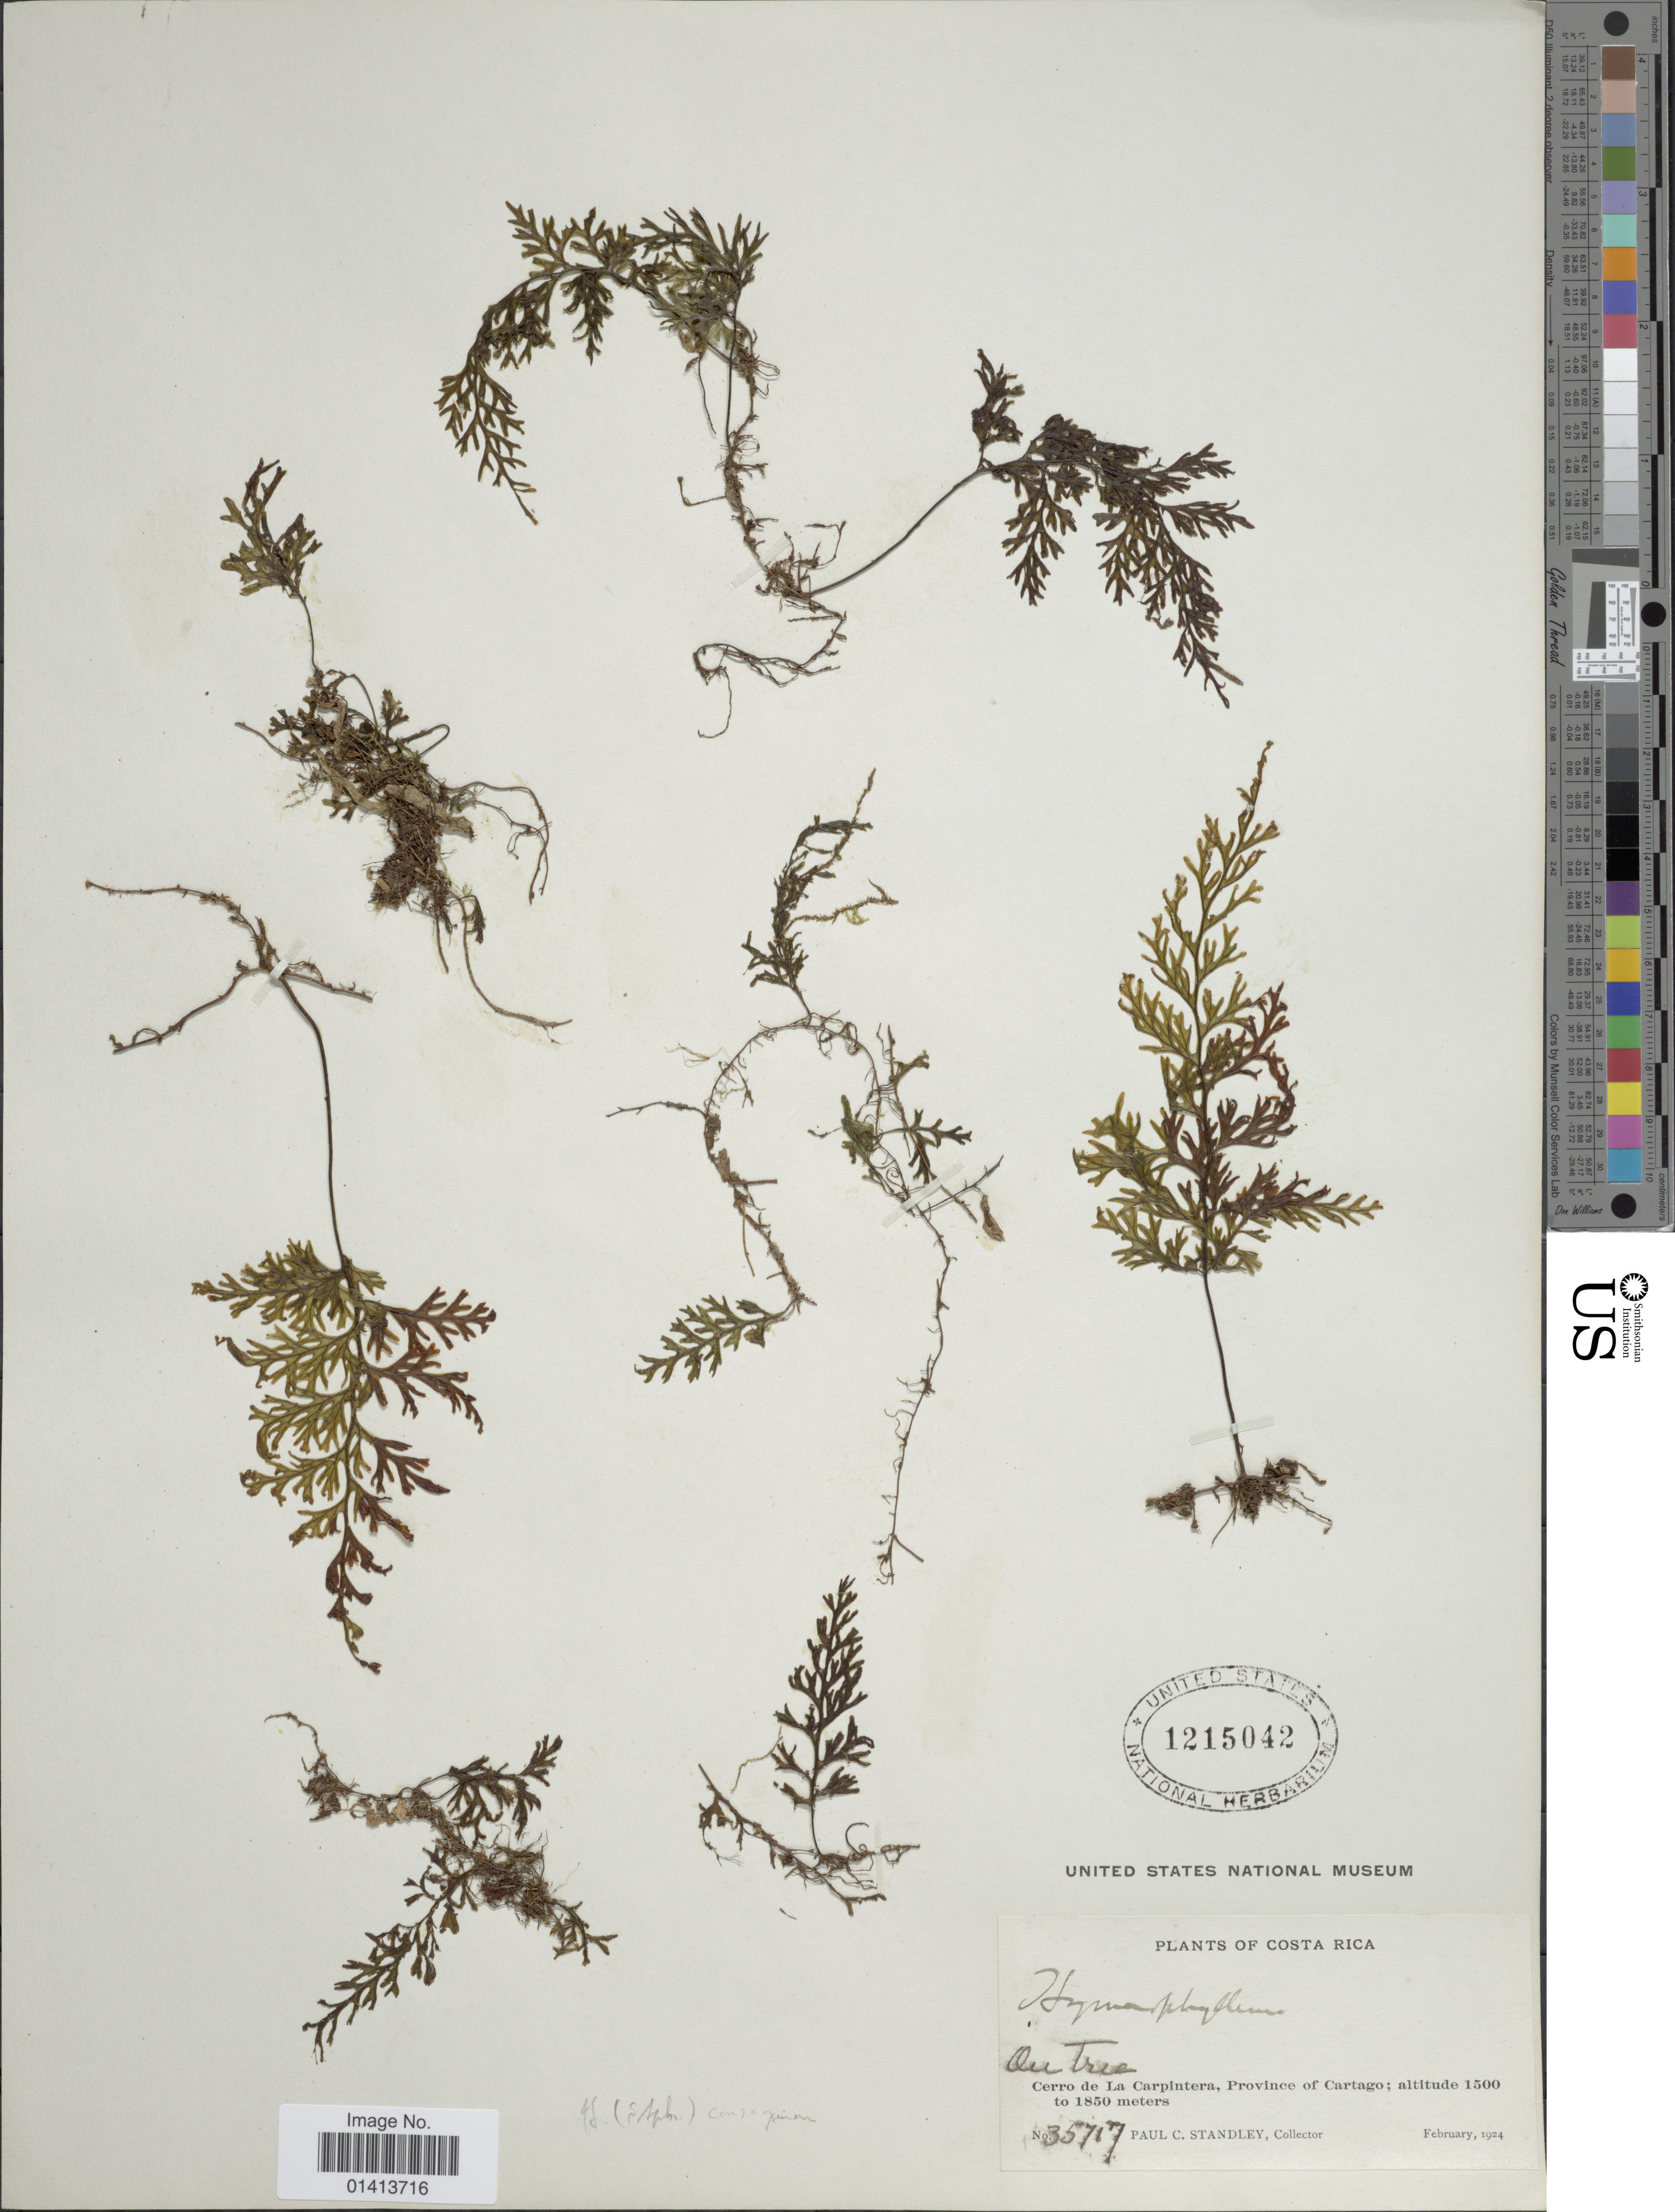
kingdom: Plantae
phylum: Tracheophyta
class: Polypodiopsida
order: Hymenophyllales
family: Hymenophyllaceae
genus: Hymenophyllum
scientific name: Hymenophyllum consanguineum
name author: C.V. Morton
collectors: P. C. Standley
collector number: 35717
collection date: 1924-02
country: Costa Rica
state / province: Cartago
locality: On tree cerro de La Carpintera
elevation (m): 1500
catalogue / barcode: US 1215042